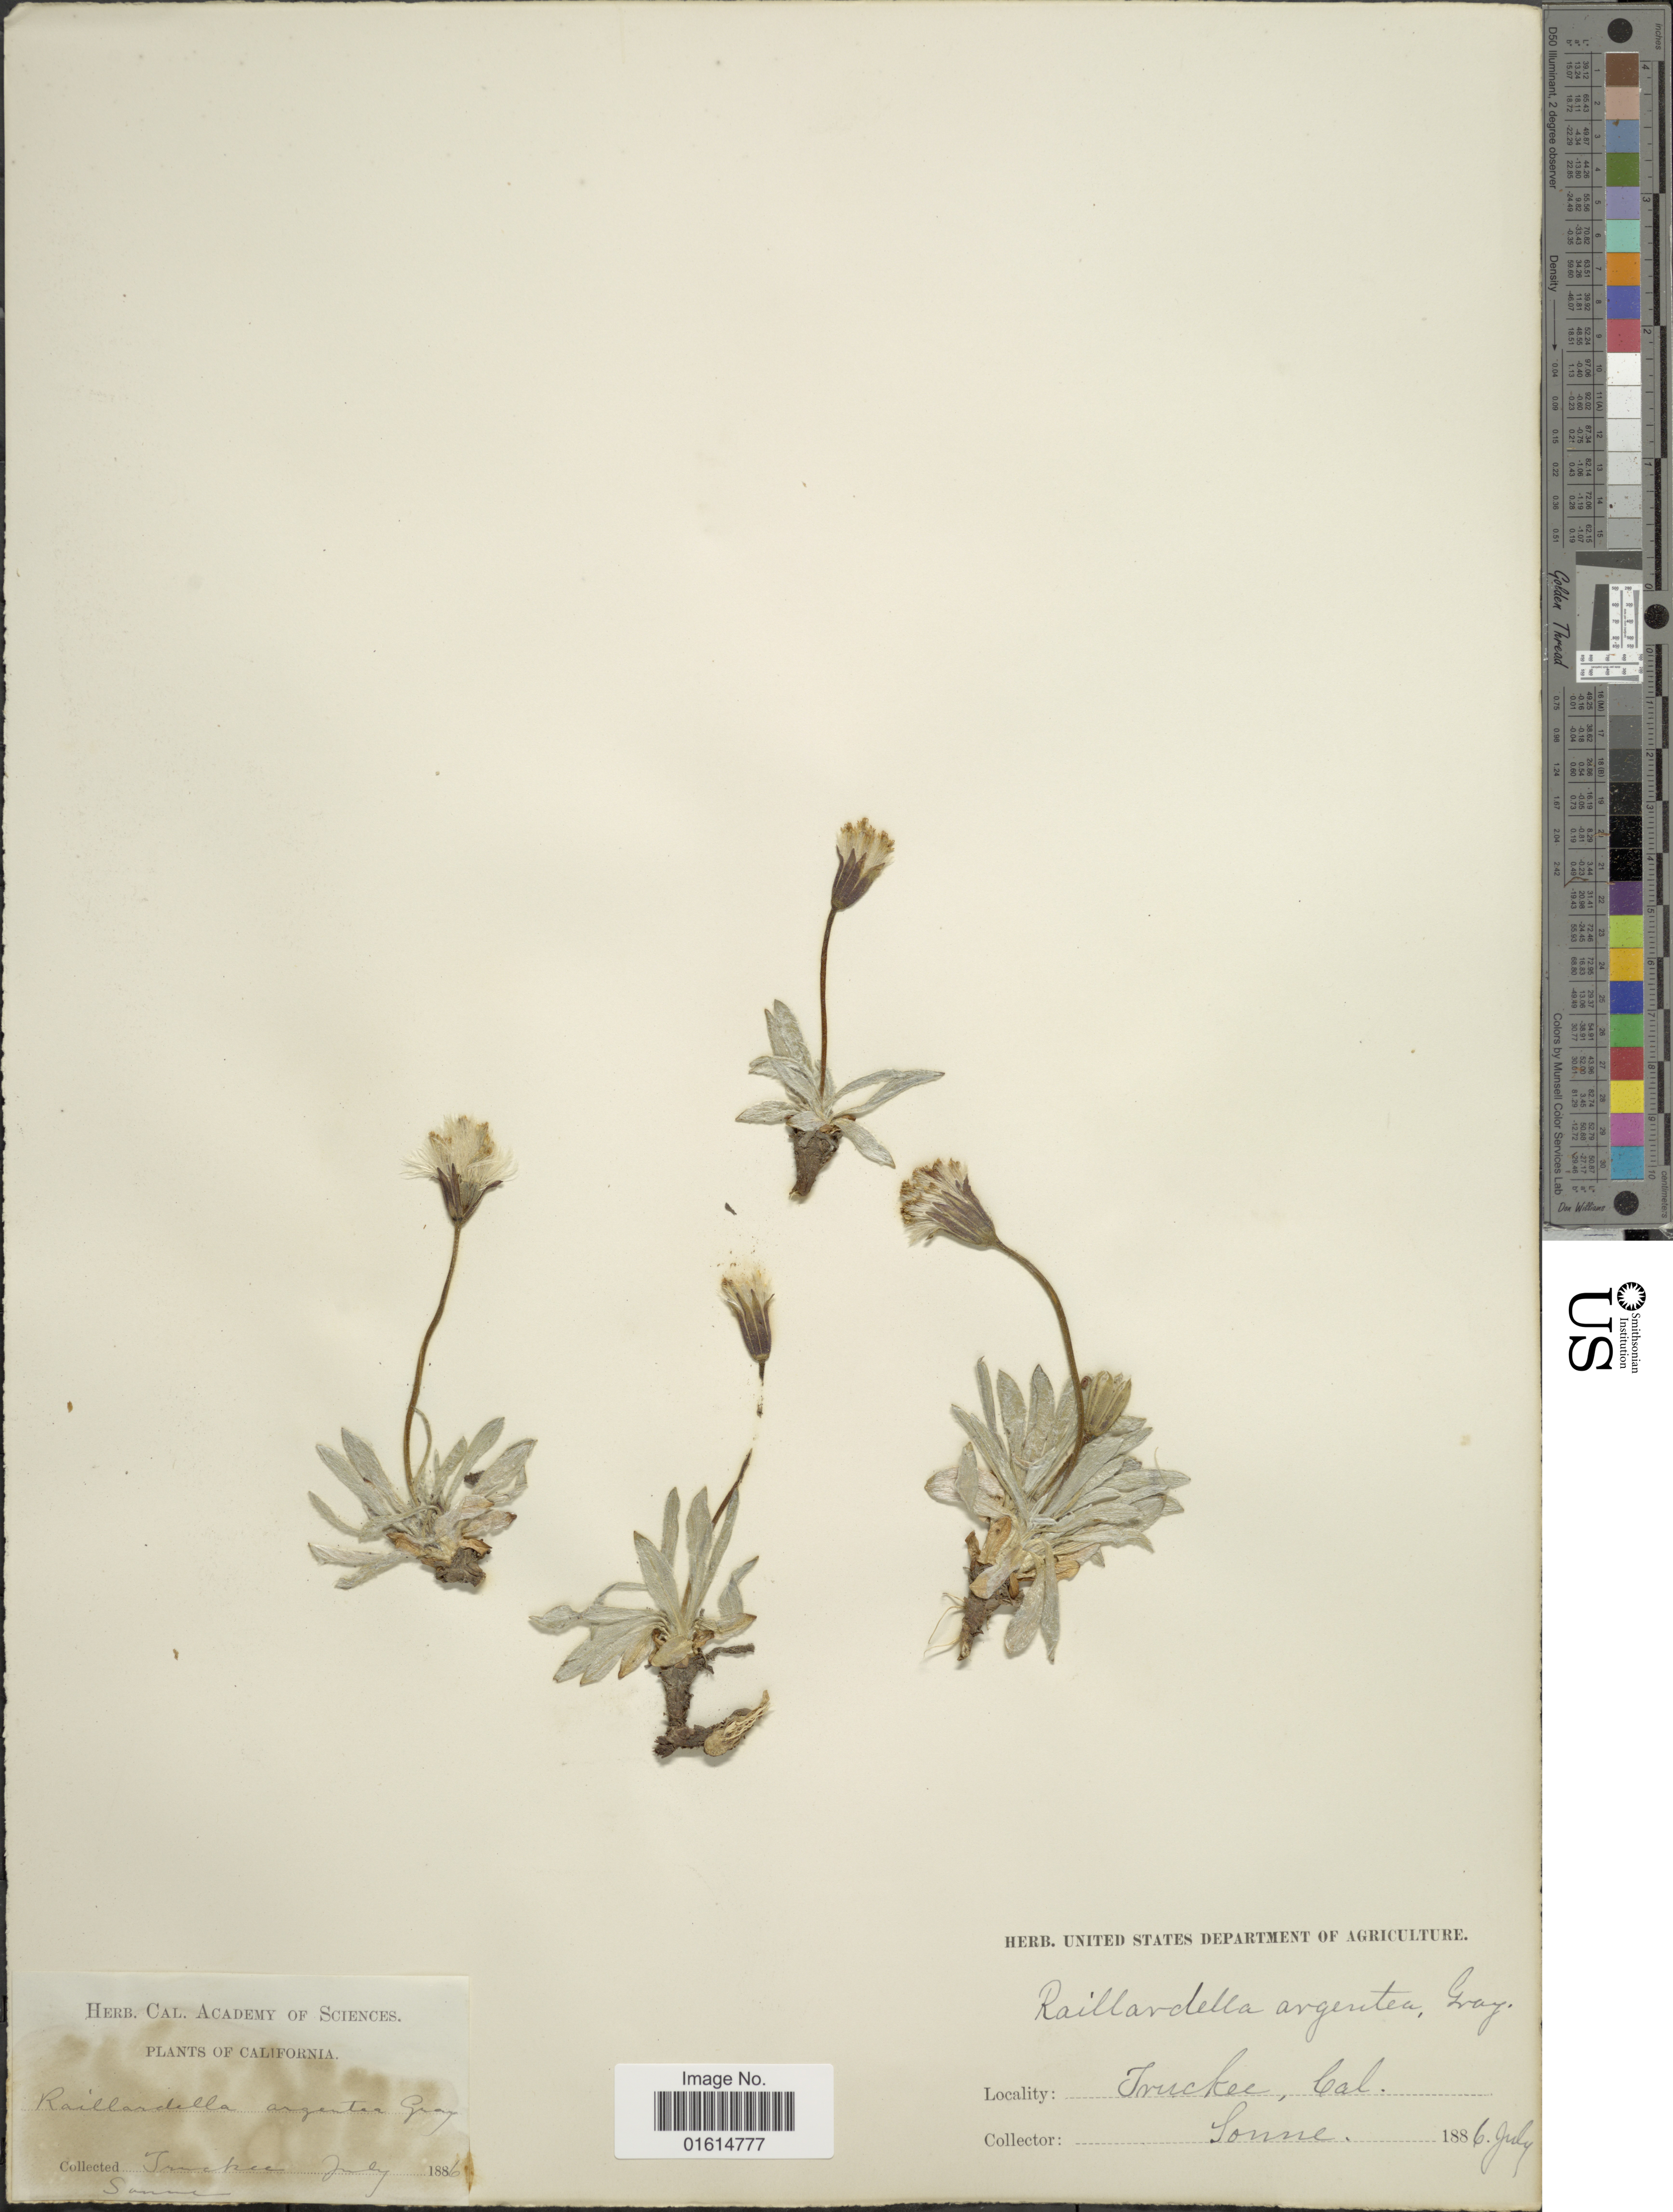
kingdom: Plantae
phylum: Tracheophyta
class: Magnoliopsida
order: Asterales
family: Asteraceae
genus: Raillardella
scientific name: Raillardella argentea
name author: A. Gray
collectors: C. Sonne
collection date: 1886-07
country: United States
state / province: California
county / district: Nevada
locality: Truckee, Cal.